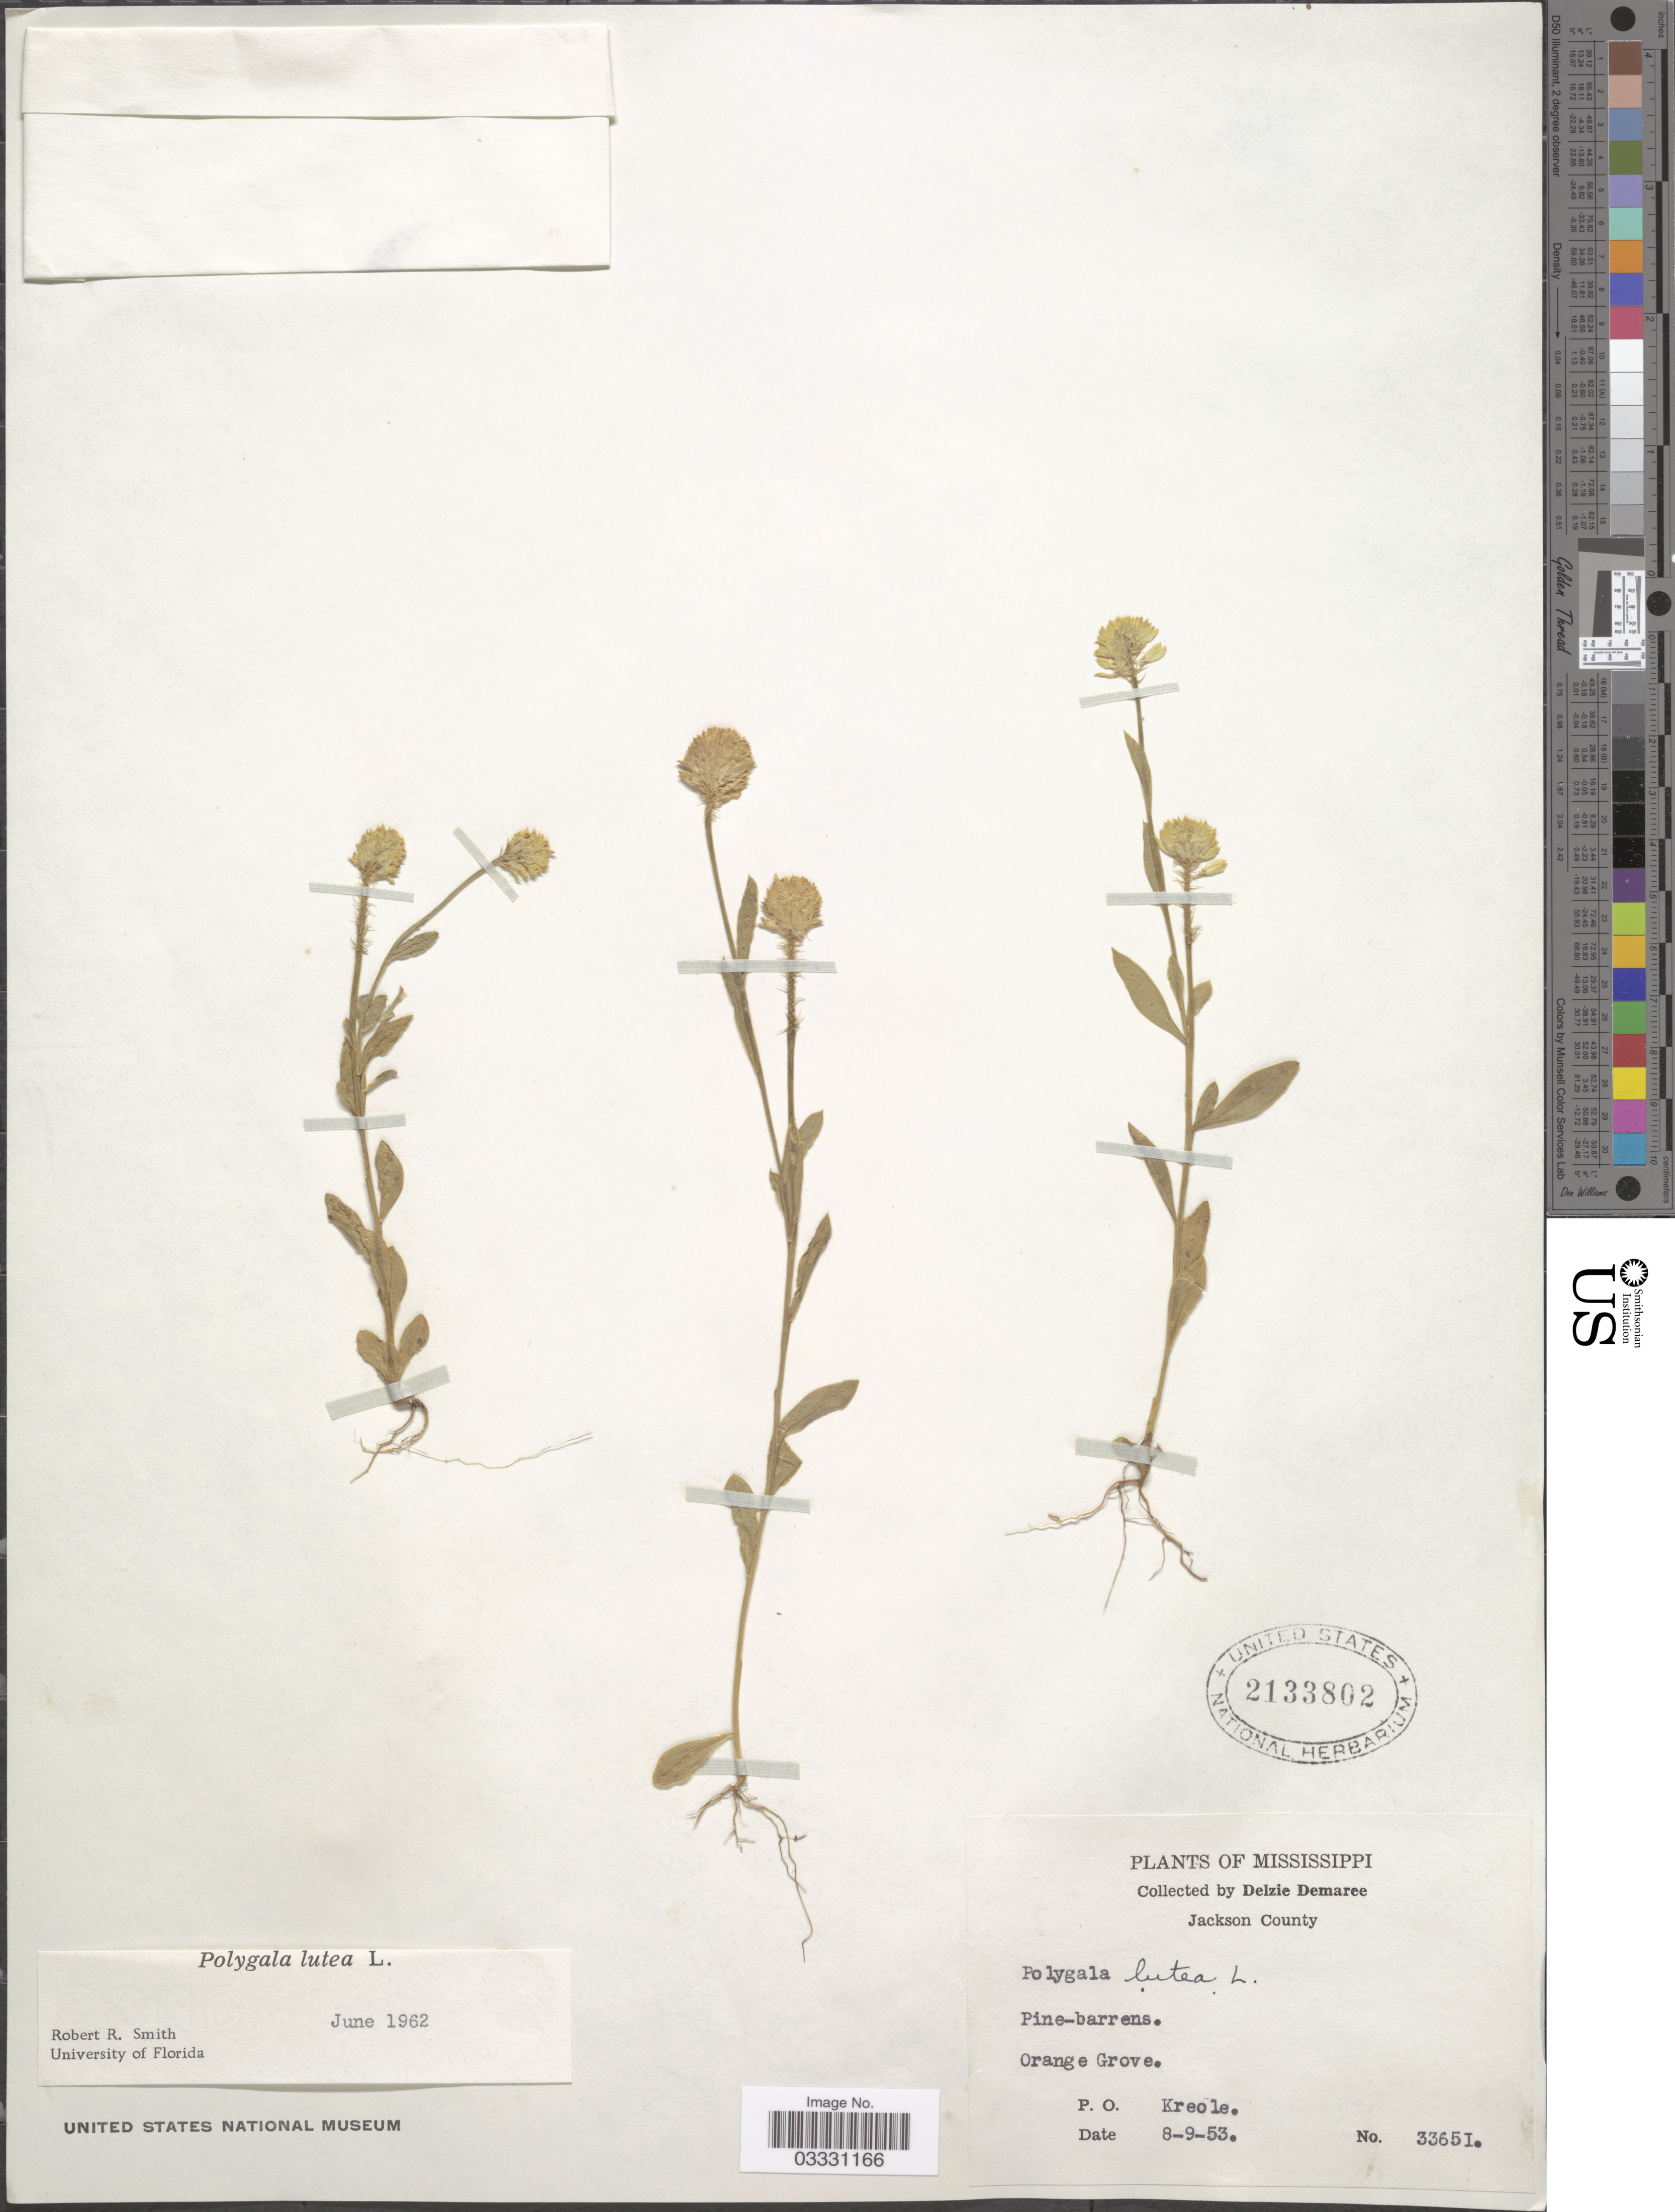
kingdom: Plantae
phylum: Tracheophyta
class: Magnoliopsida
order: Fabales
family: Polygalaceae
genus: Polygala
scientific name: Polygala lutea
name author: L.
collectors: D. Demaree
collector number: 33651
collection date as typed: Transcribed d/m/y: 9/8/53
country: United States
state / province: Mississippi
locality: Jackson County. Orange Grove. P.O. Kreole.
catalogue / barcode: US 2133802